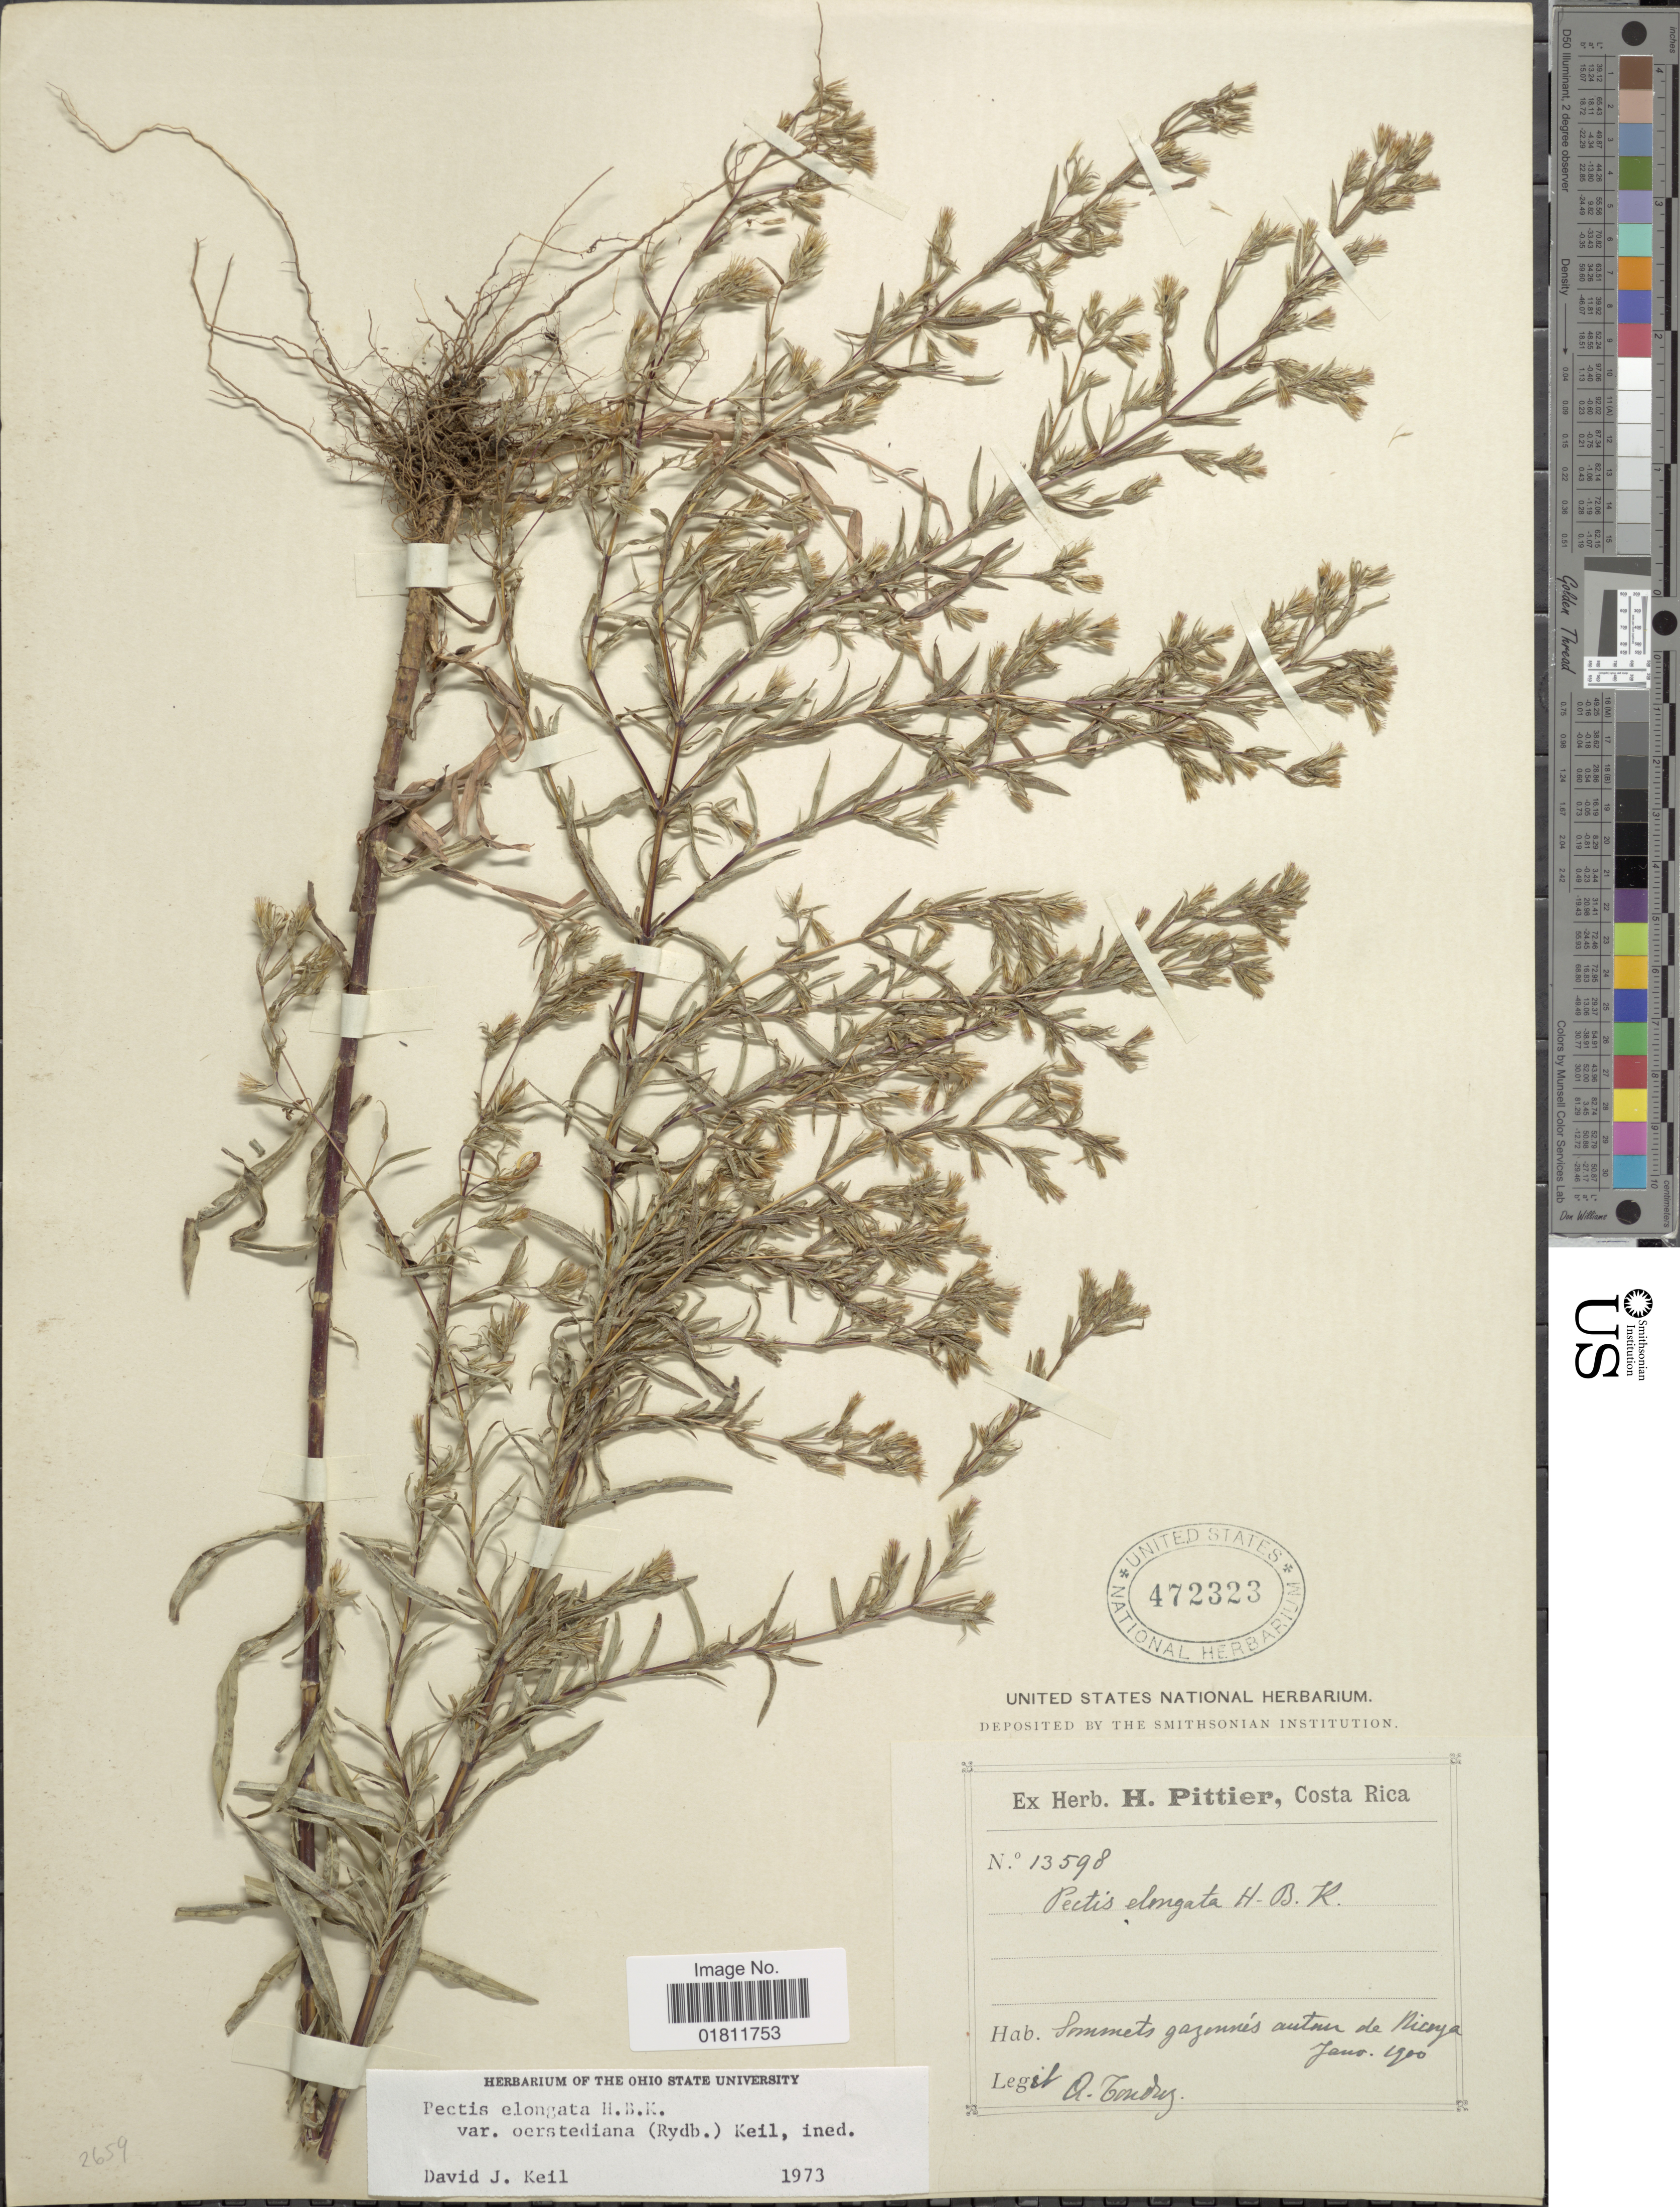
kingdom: Plantae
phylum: Tracheophyta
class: Magnoliopsida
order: Asterales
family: Asteraceae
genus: Pectis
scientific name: Pectis elongata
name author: Kunth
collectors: A. Tonduz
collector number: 13598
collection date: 1900-01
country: Costa Rica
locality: Sommets gazonnés autun de Nicoya, Costa Rica.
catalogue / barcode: US 472323